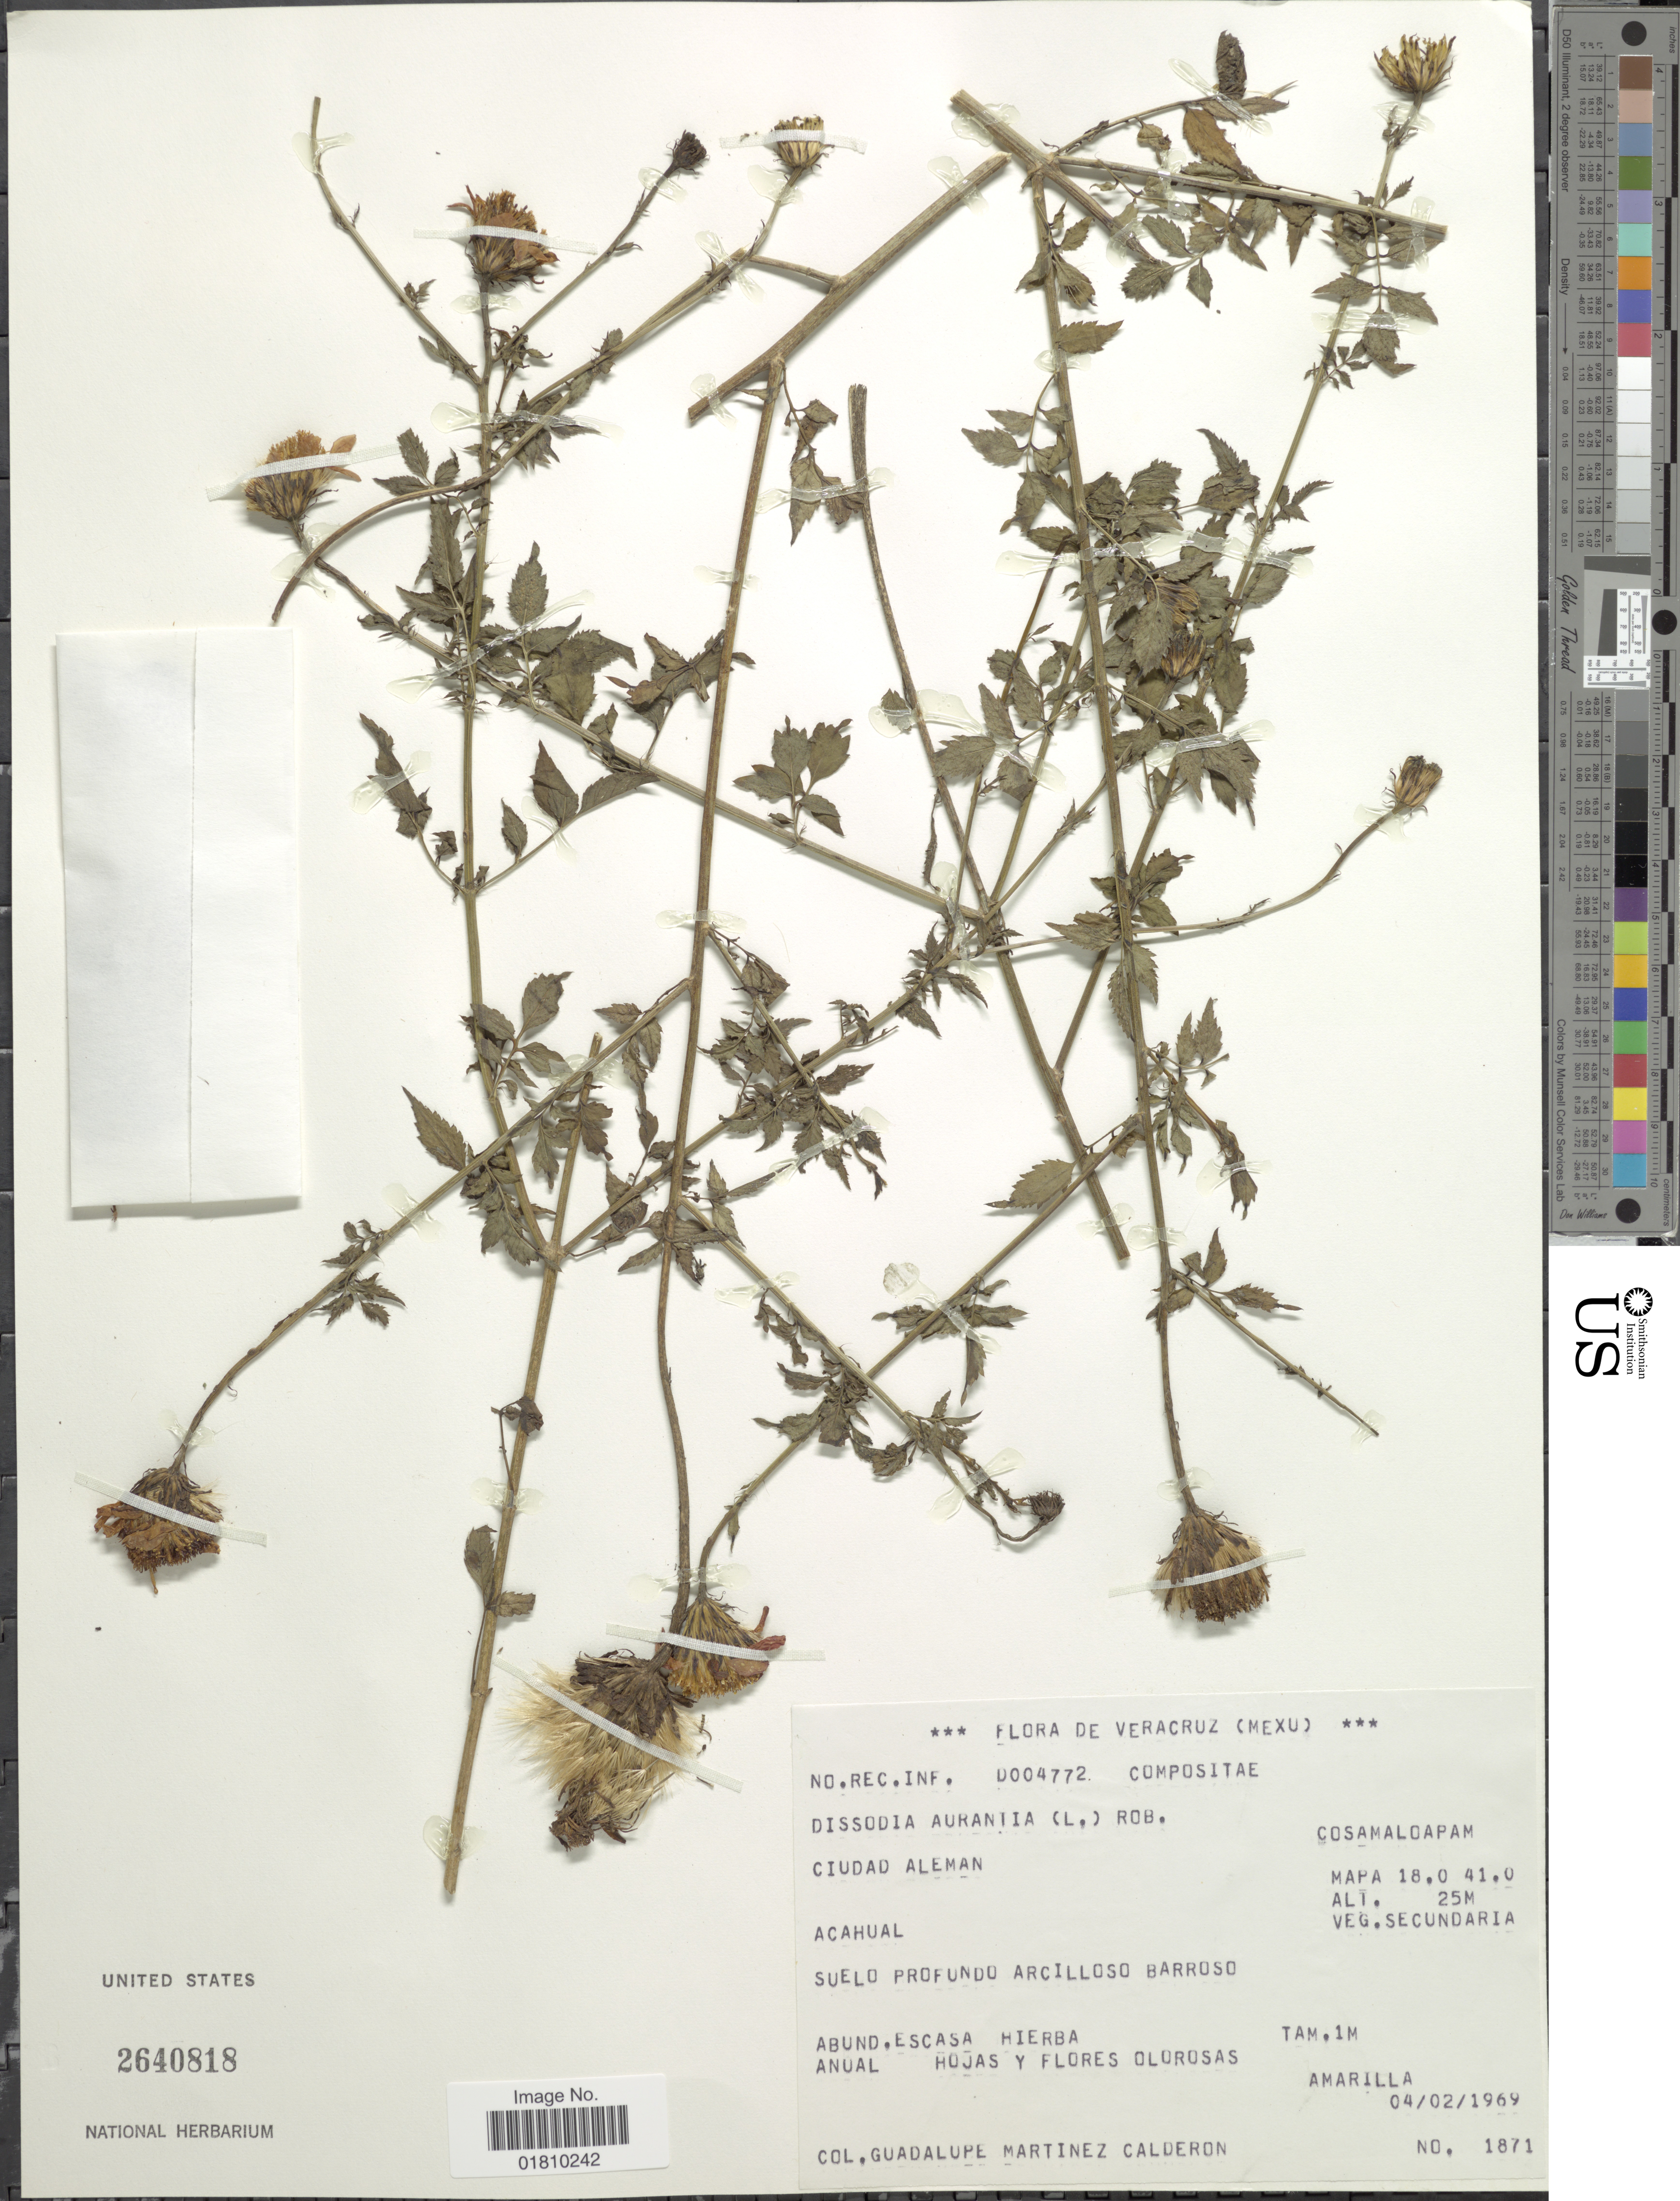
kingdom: Plantae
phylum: Tracheophyta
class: Magnoliopsida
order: Asterales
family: Asteraceae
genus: Adenophyllum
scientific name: Adenophyllum aurantium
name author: (L.) Strother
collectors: G. Martinez-C.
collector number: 1871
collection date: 1969-04-02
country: Mexico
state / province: Veracruz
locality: Ciudad Aleman, Suelo Profundo Arcilloso Barroso, Mapa 18.0 41.0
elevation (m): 25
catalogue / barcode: US 2640818